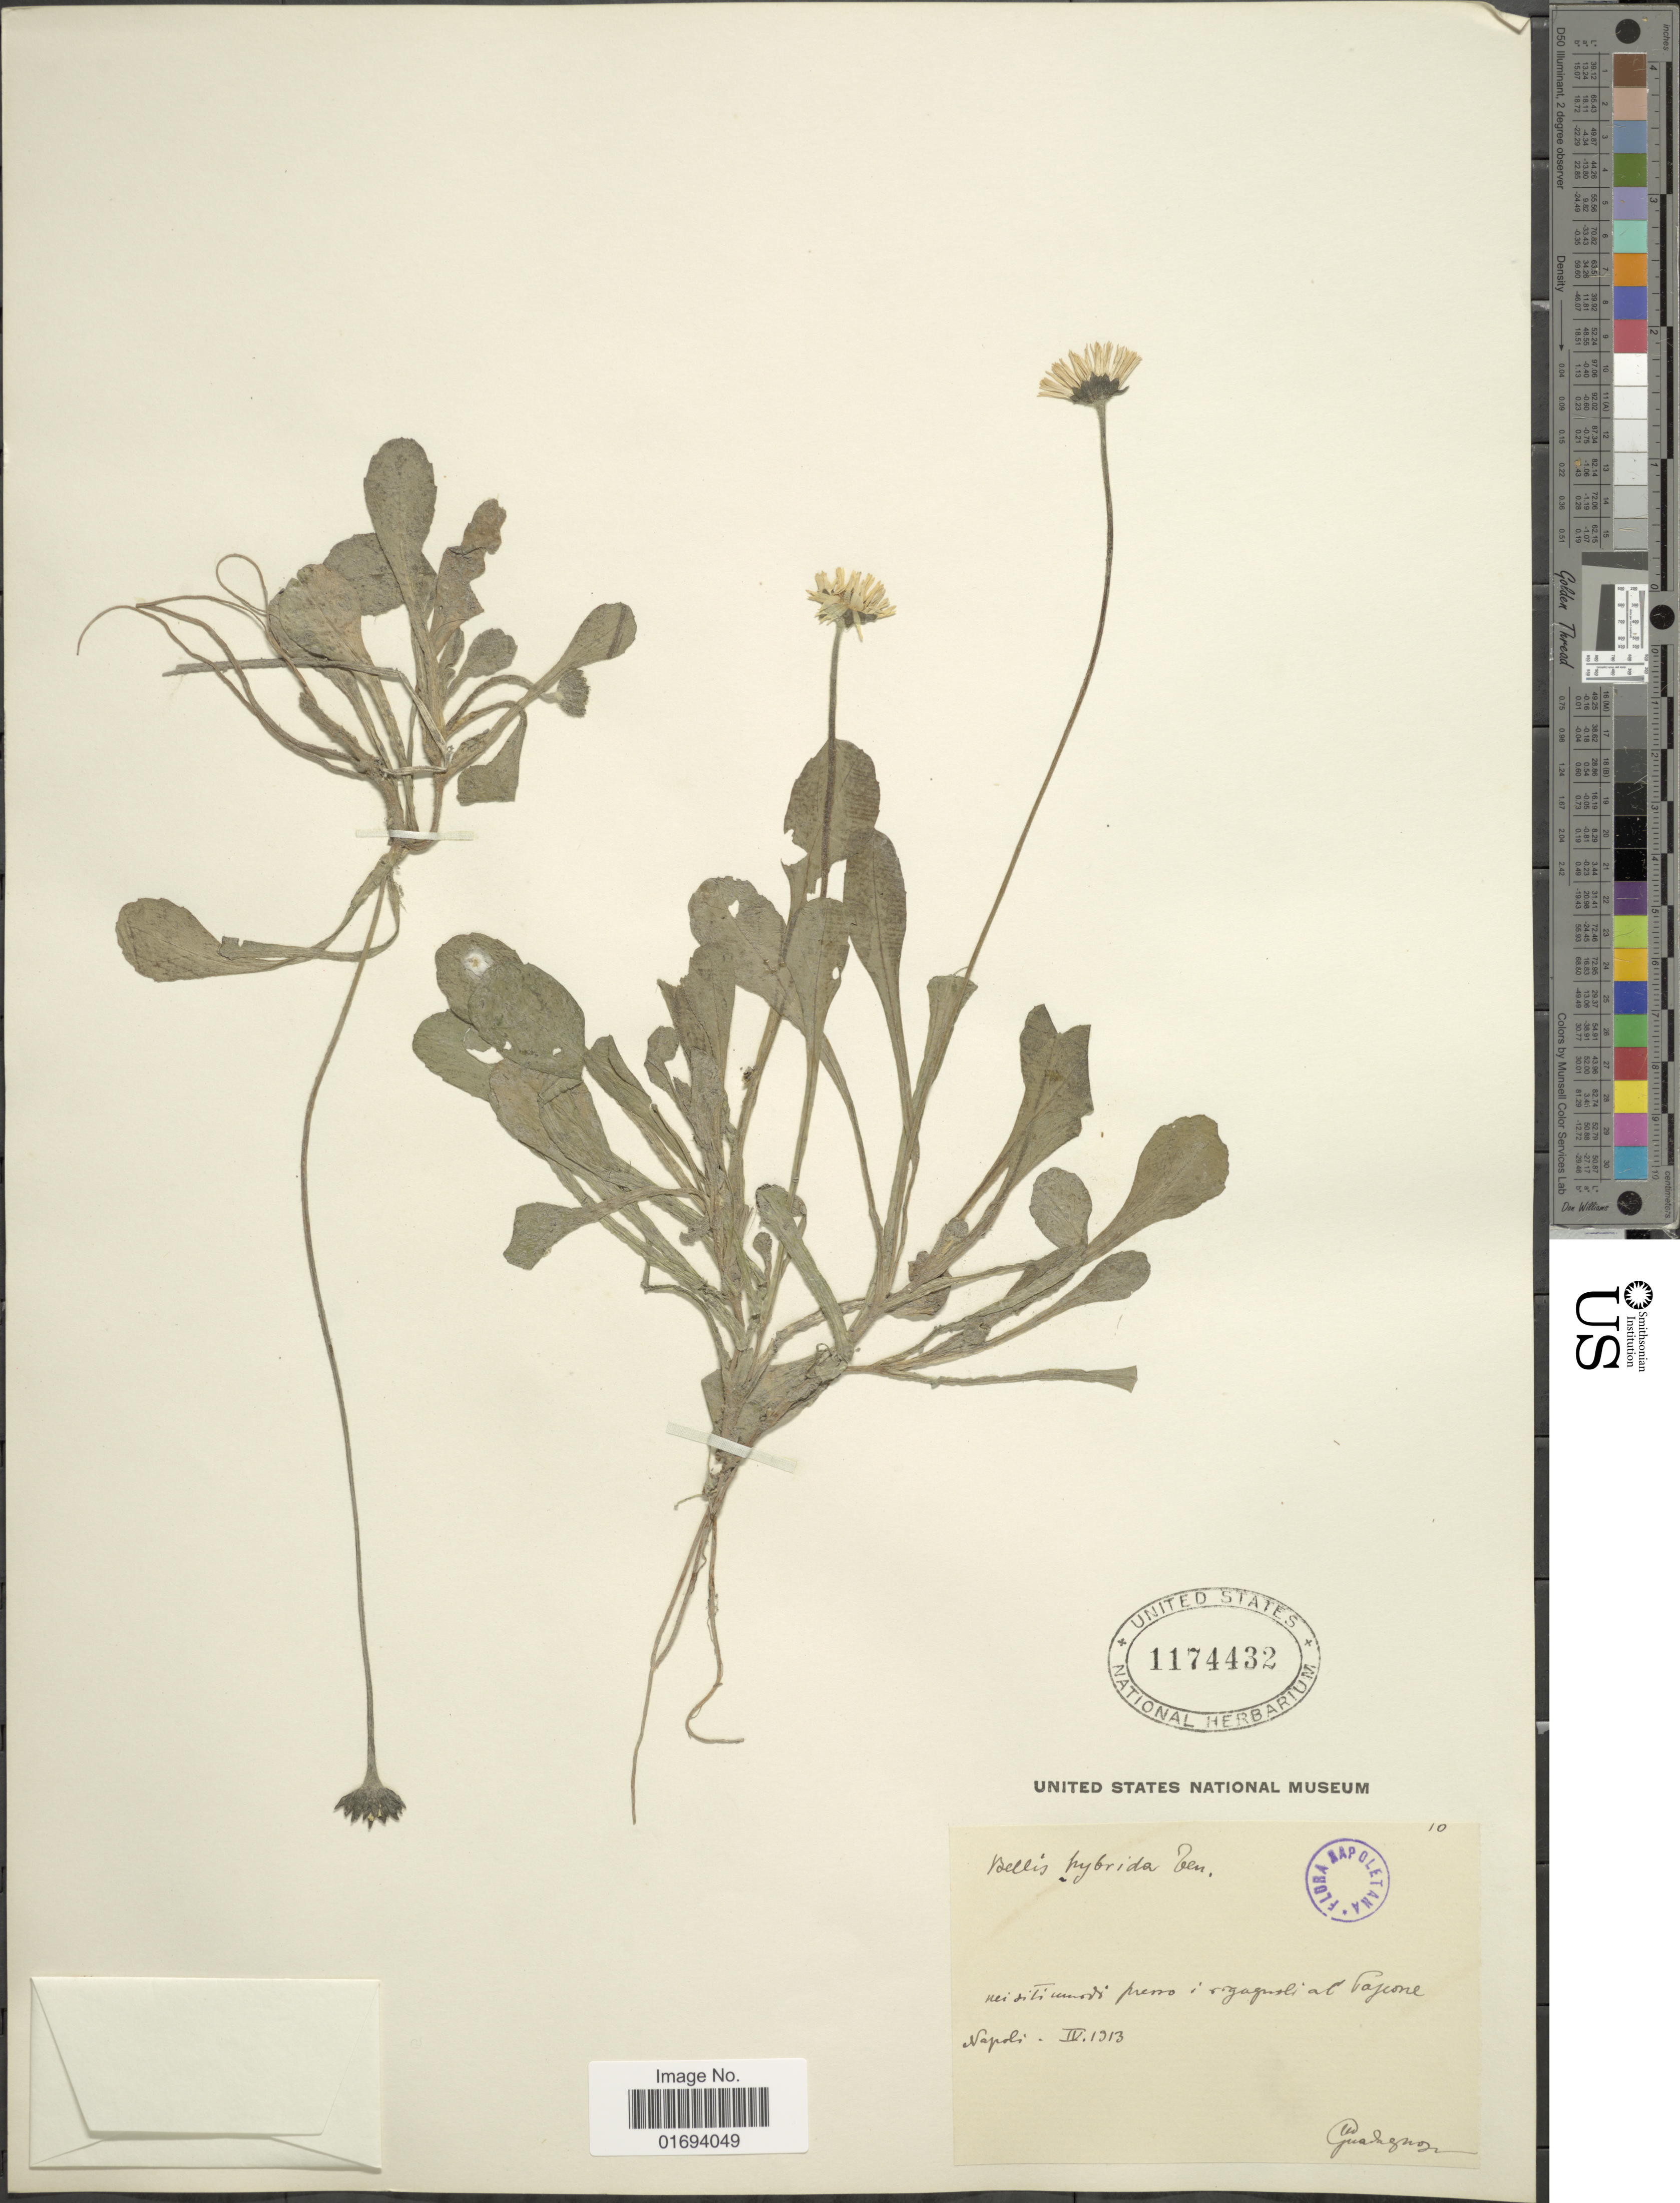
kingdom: Plantae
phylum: Tracheophyta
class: Magnoliopsida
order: Asterales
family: Asteraceae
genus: Bellis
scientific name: Bellis hybrida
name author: Ten.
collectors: Guadenon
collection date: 1913-04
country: Italy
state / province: Campania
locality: Nei sitimundi presso in rogarsol at Vajcone. Napoli [interpreted]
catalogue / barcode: US 1174432